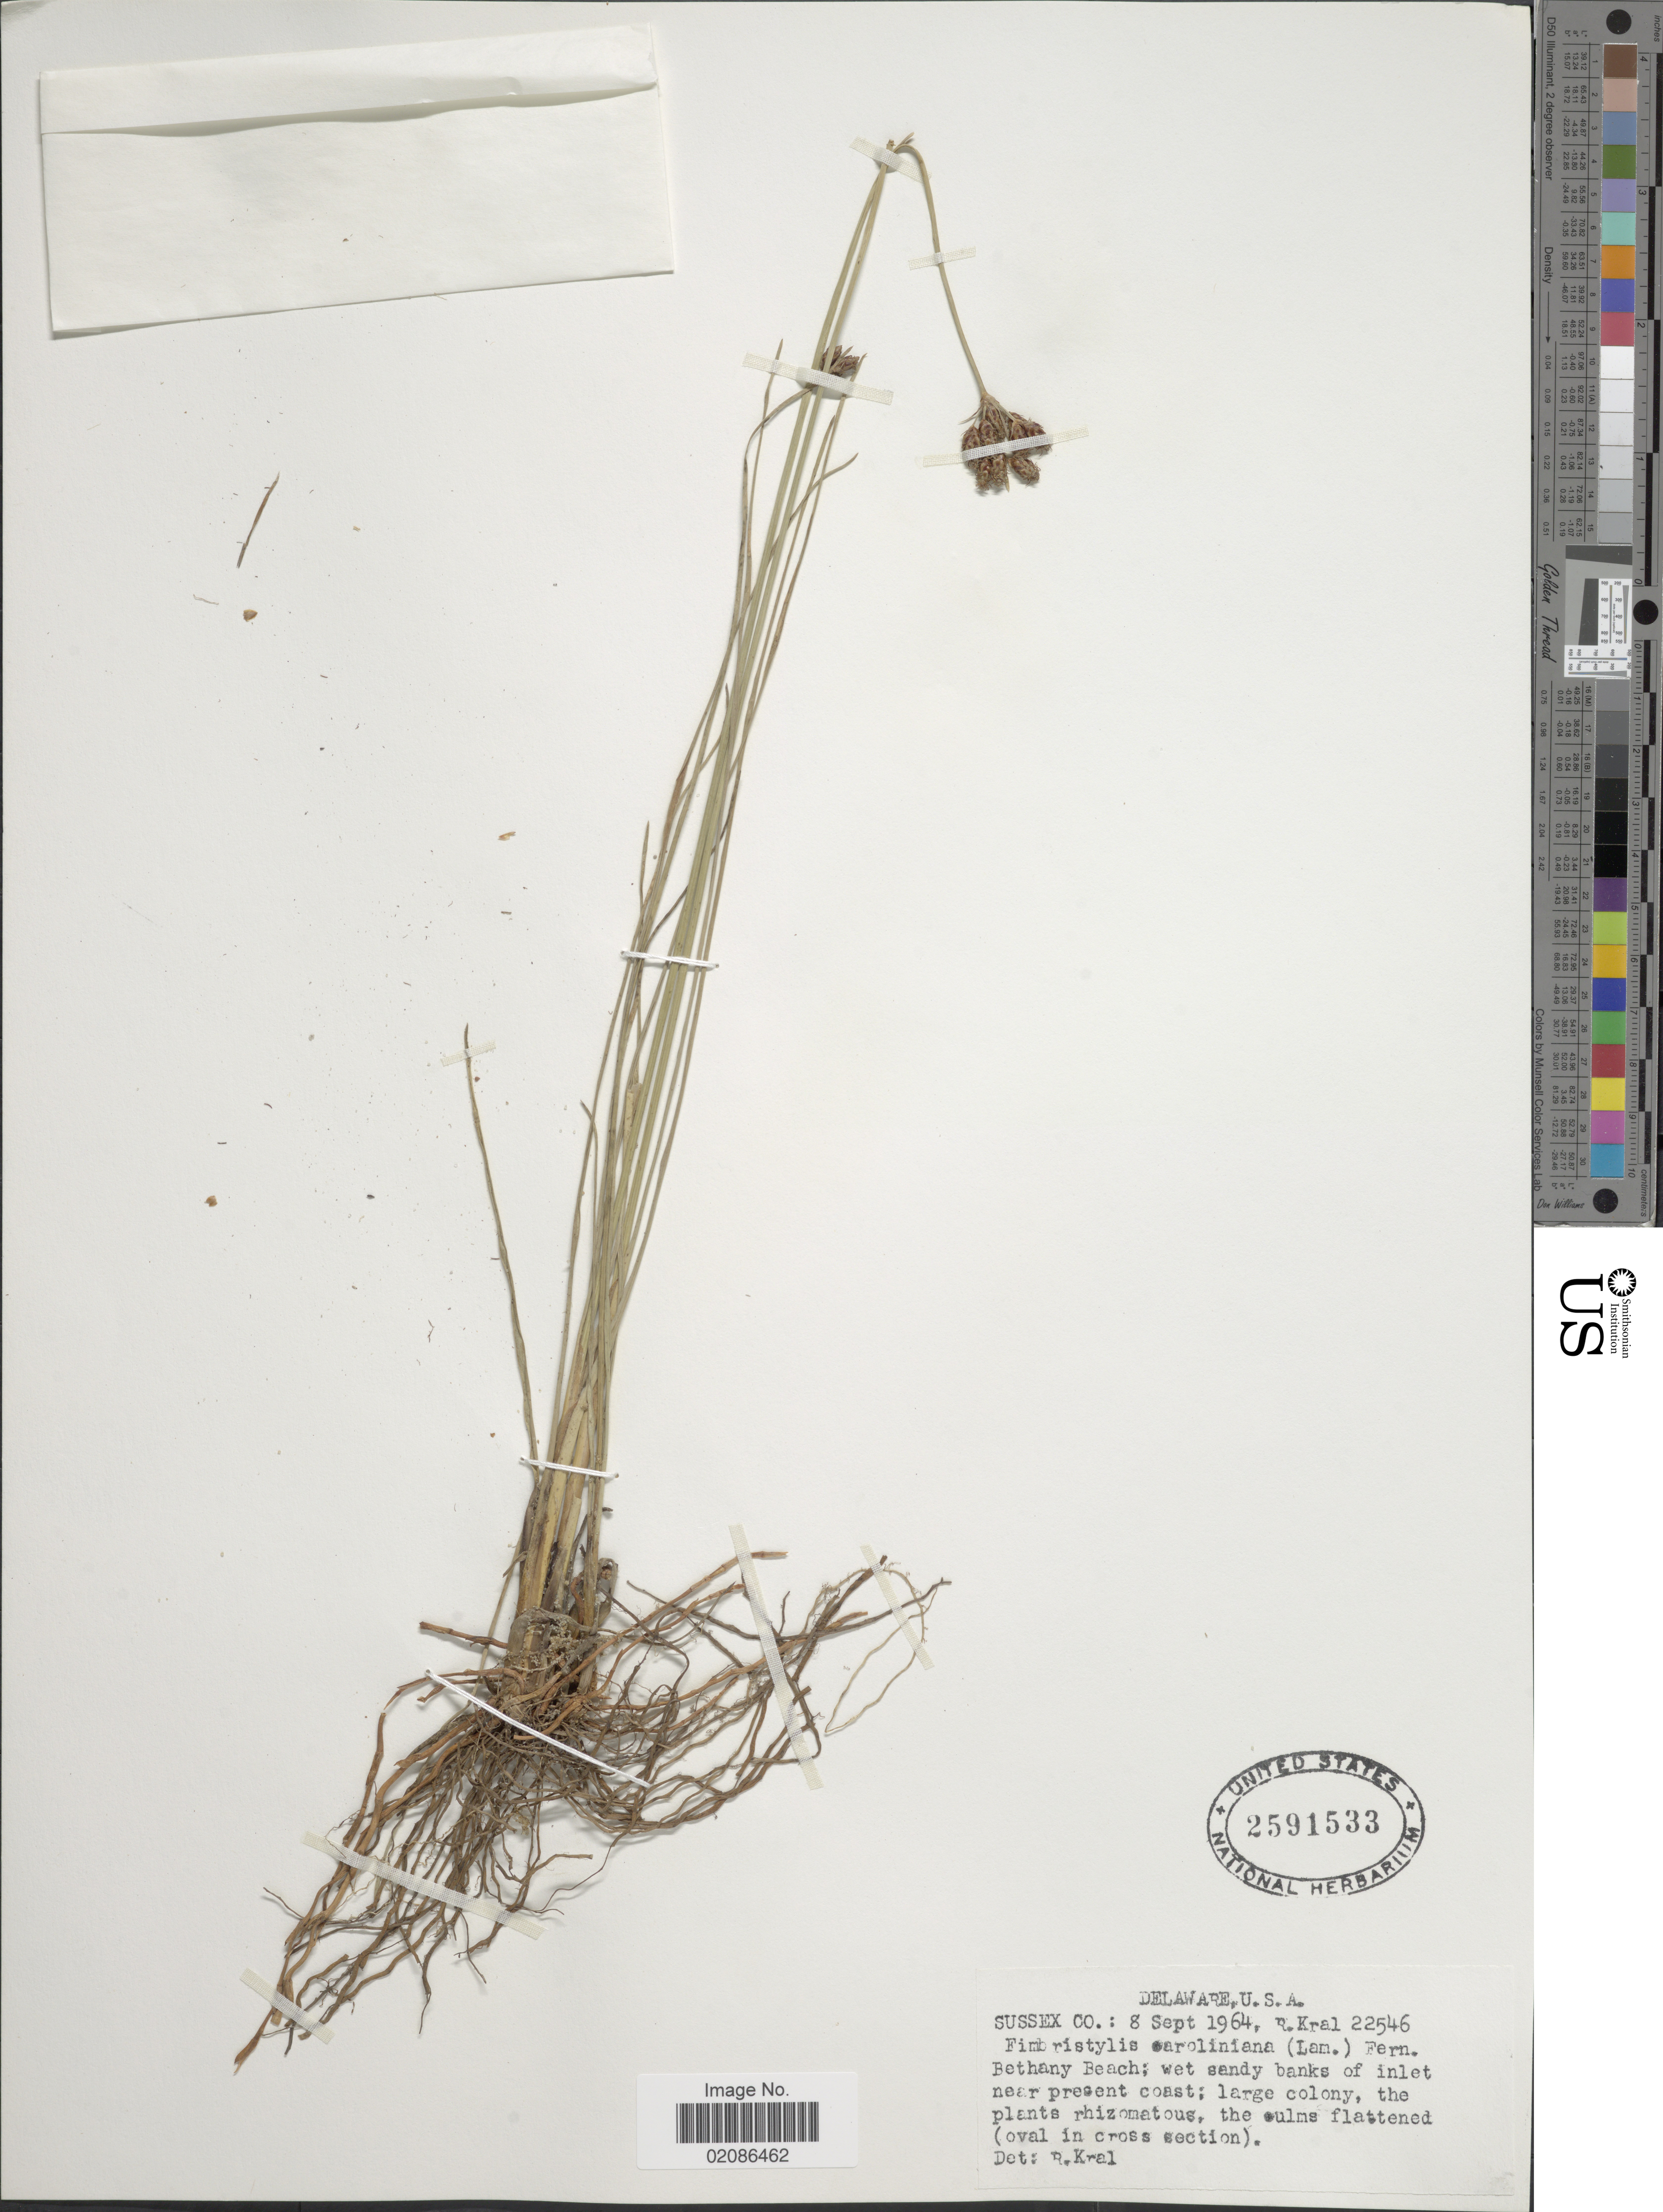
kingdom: Plantae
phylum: Tracheophyta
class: Liliopsida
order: Poales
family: Cyperaceae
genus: Fimbristylis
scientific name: Fimbristylis caroliniana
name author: (Lam.) Fernald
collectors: R. Kral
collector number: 22546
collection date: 1964-09-08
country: United States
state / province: South Carolina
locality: Sussex Co; Bethany Beach; wet sandy banks of inlet near present coast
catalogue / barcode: US 2591533